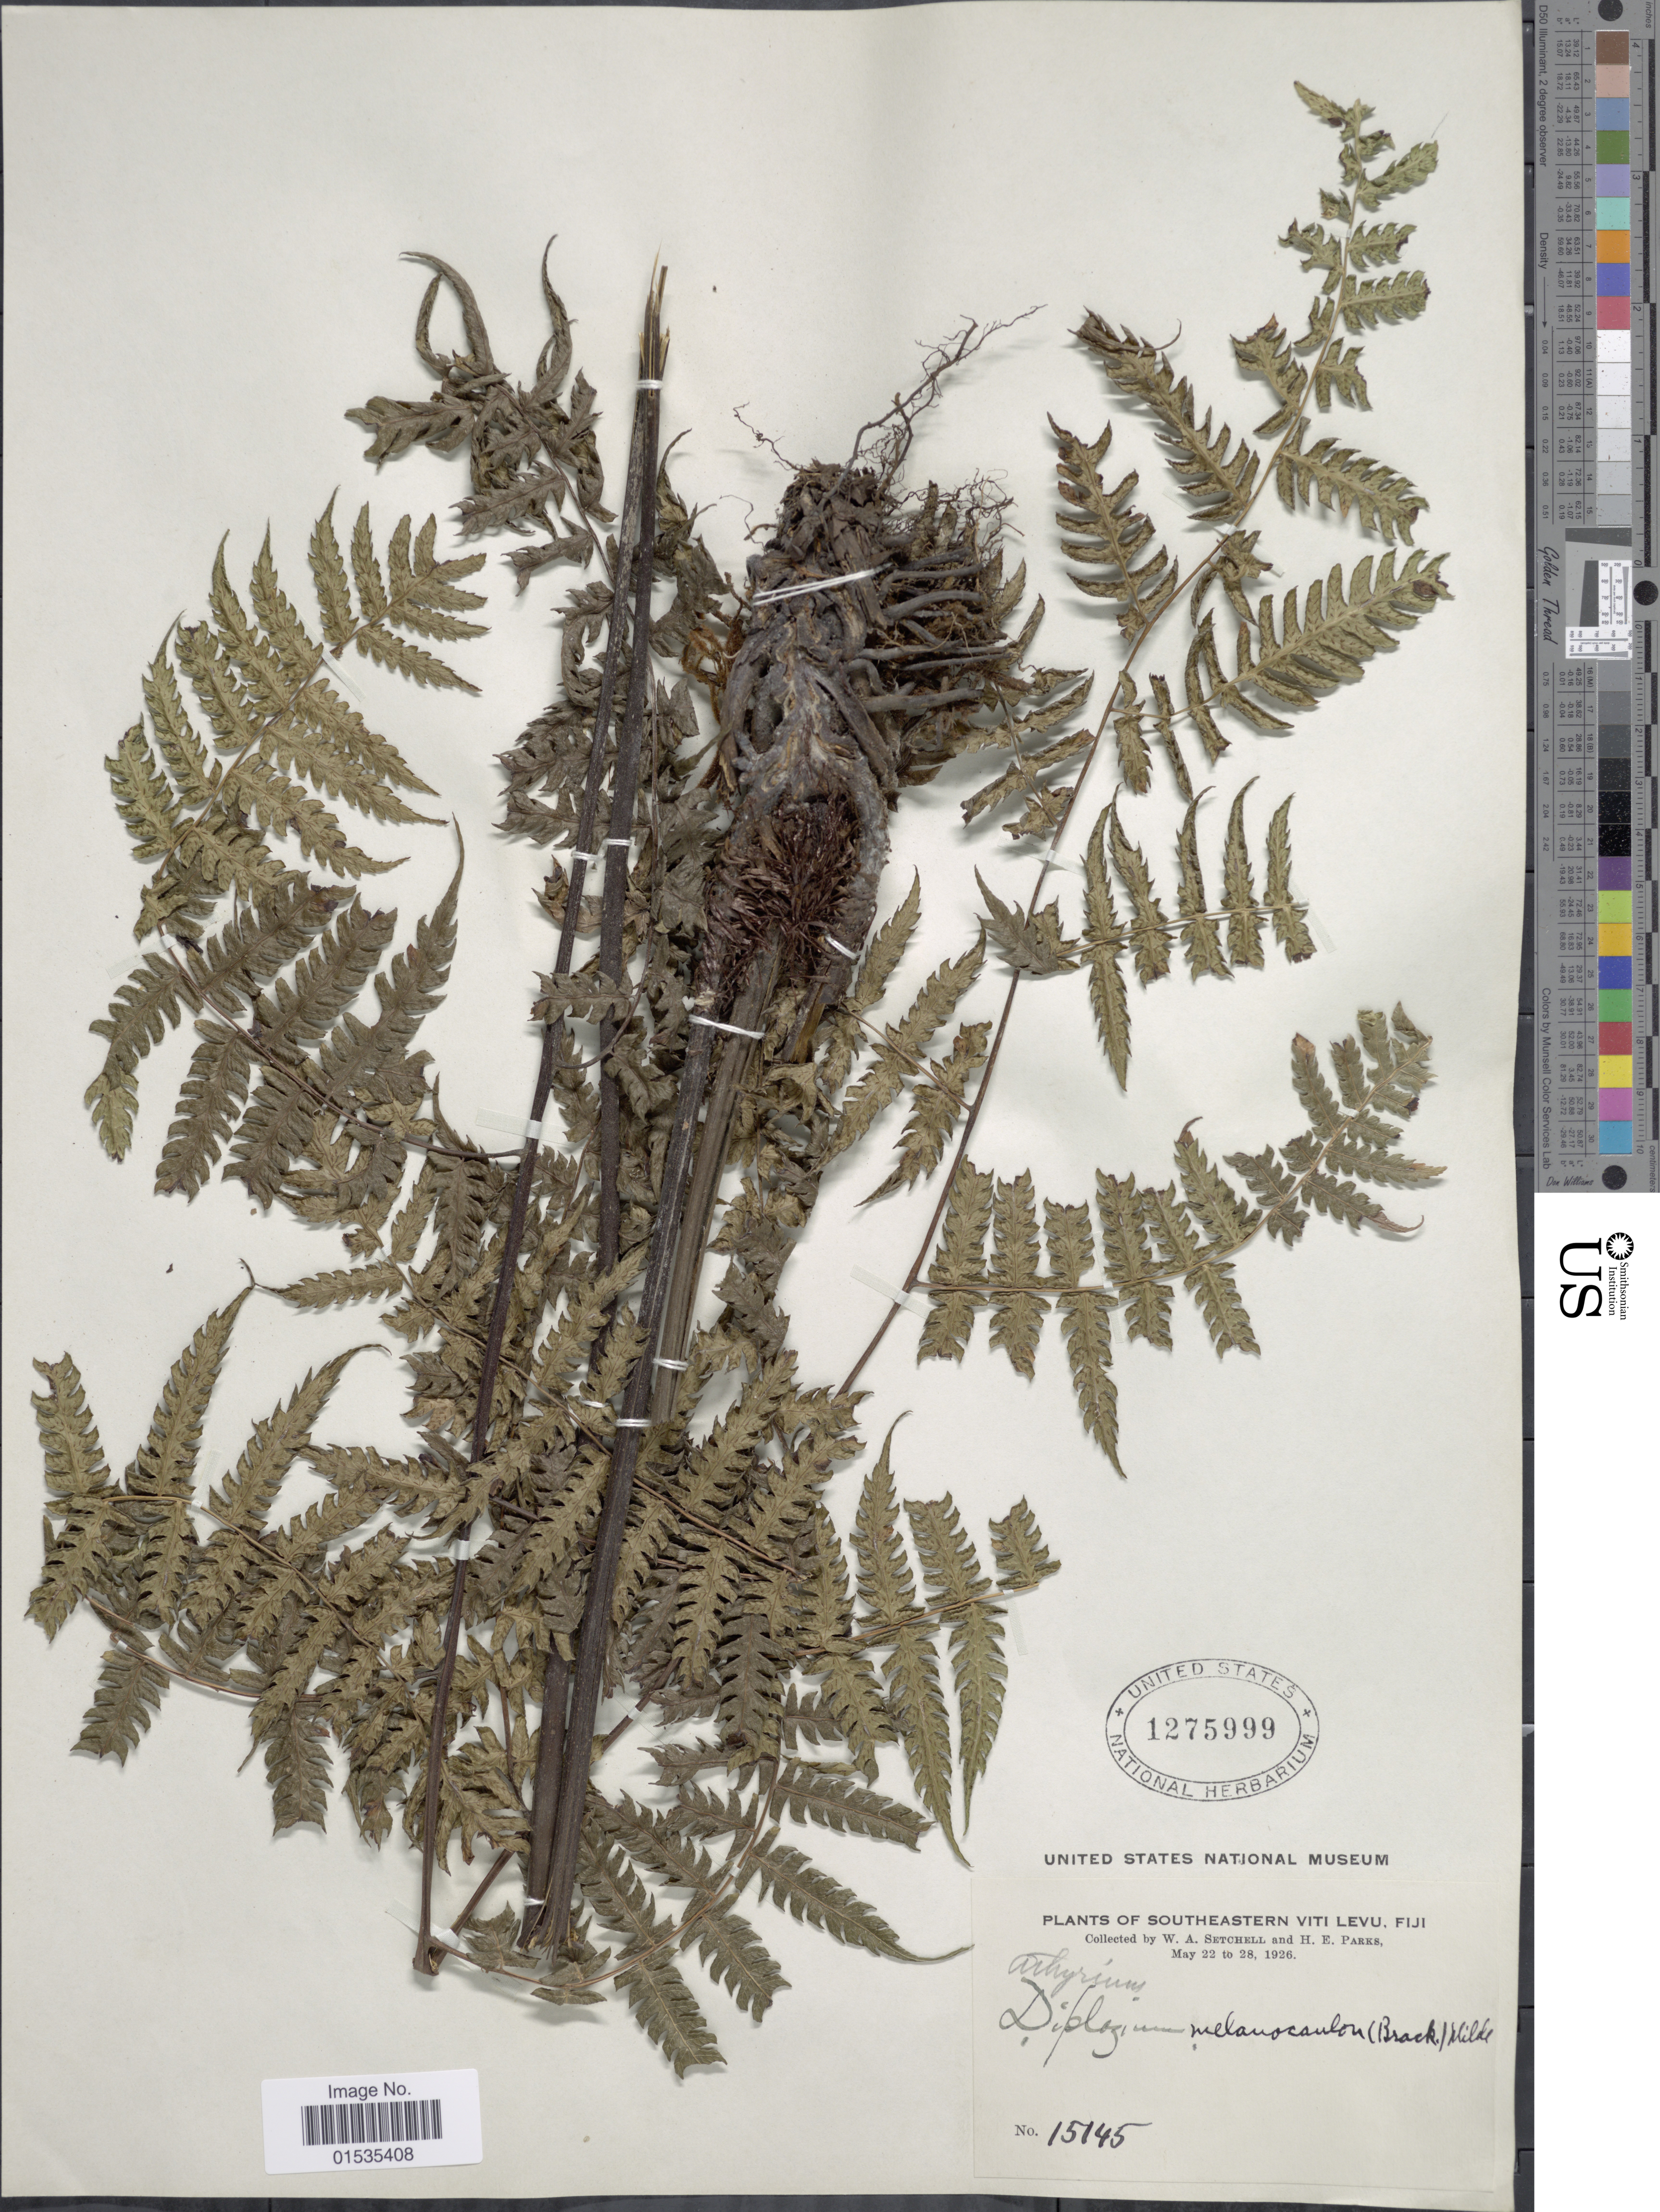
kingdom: Plantae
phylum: Tracheophyta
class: Polypodiopsida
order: Polypodiales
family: Athyriaceae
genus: Diplazium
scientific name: Diplazium melanocaulon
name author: Brack. in Wilkes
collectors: W. Setchell & H. E. Parks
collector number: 15145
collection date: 1926-05-22/1926-05-28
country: Fiji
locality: Southeastern Viti Levu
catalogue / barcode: US 1275999